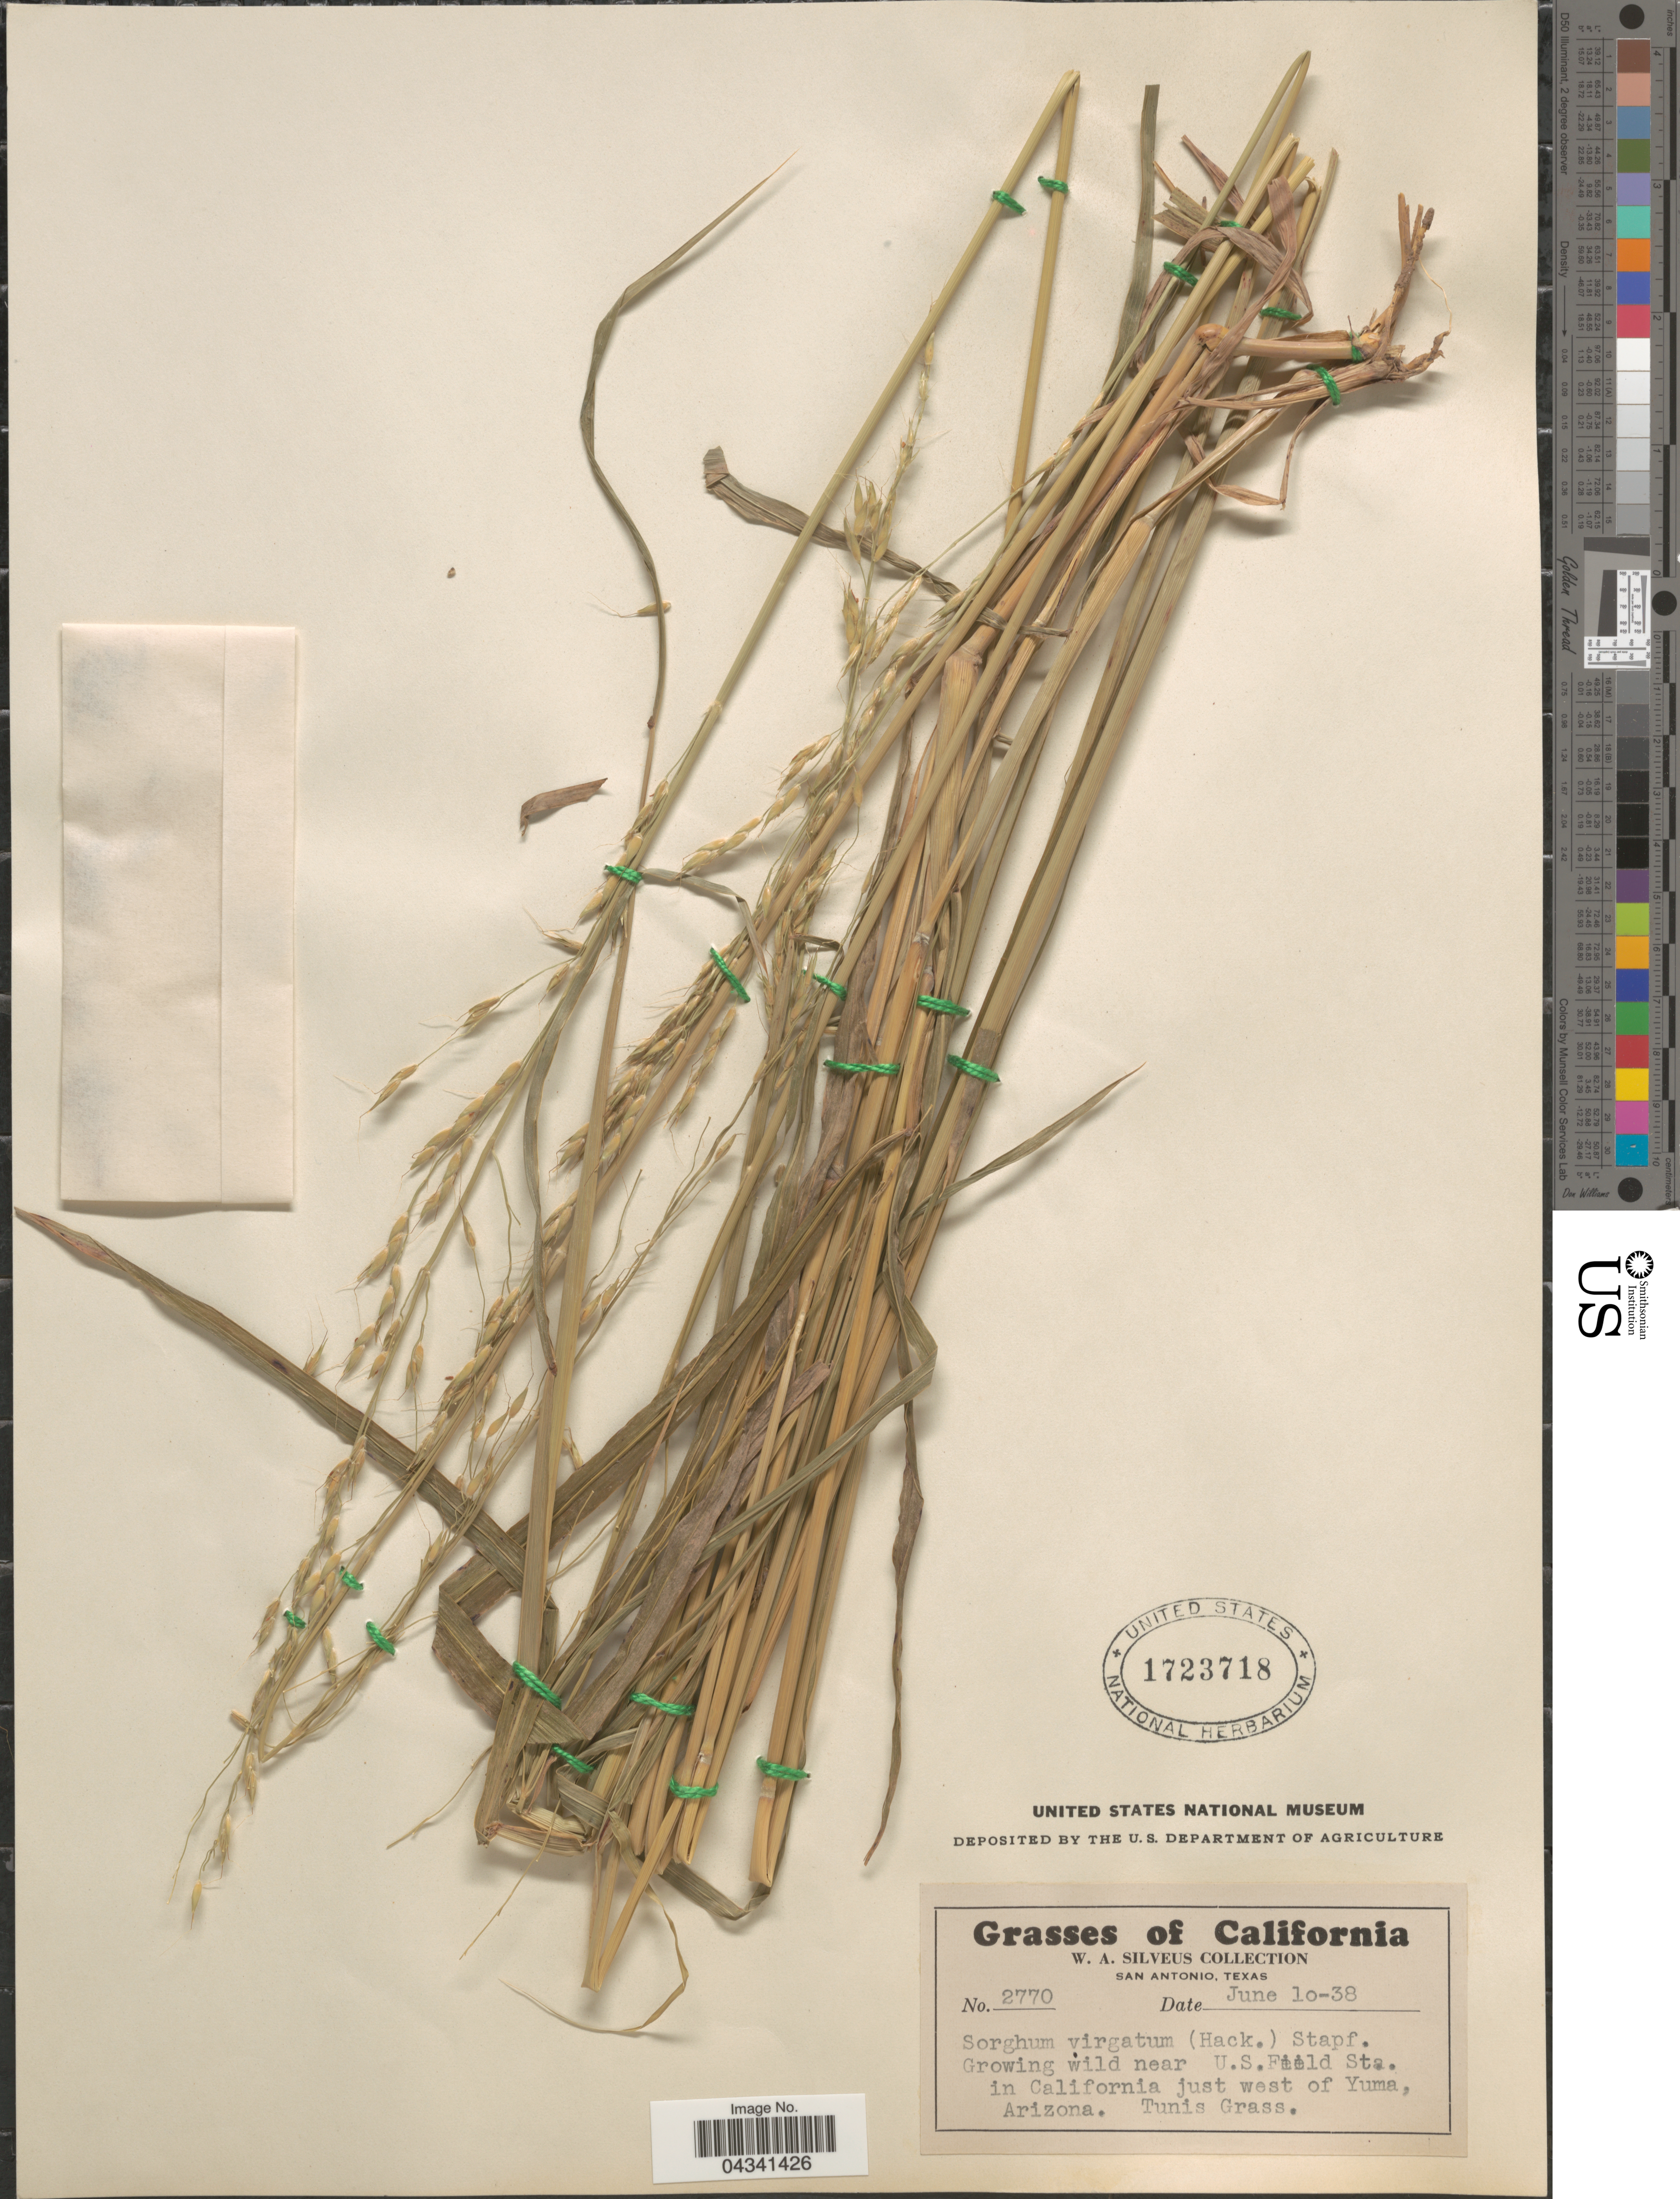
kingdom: Plantae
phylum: Tracheophyta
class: Liliopsida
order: Poales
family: Poaceae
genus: Sorghum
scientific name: Sorghum arundinaceum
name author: (Desv.) Stapf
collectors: W. Silveus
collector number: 2770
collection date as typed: Transcribed d/m/y: 10/6/38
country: United States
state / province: Arizona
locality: Growing wild near U.S. Field Sta. in California just west of Yuma.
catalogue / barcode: US 1723718